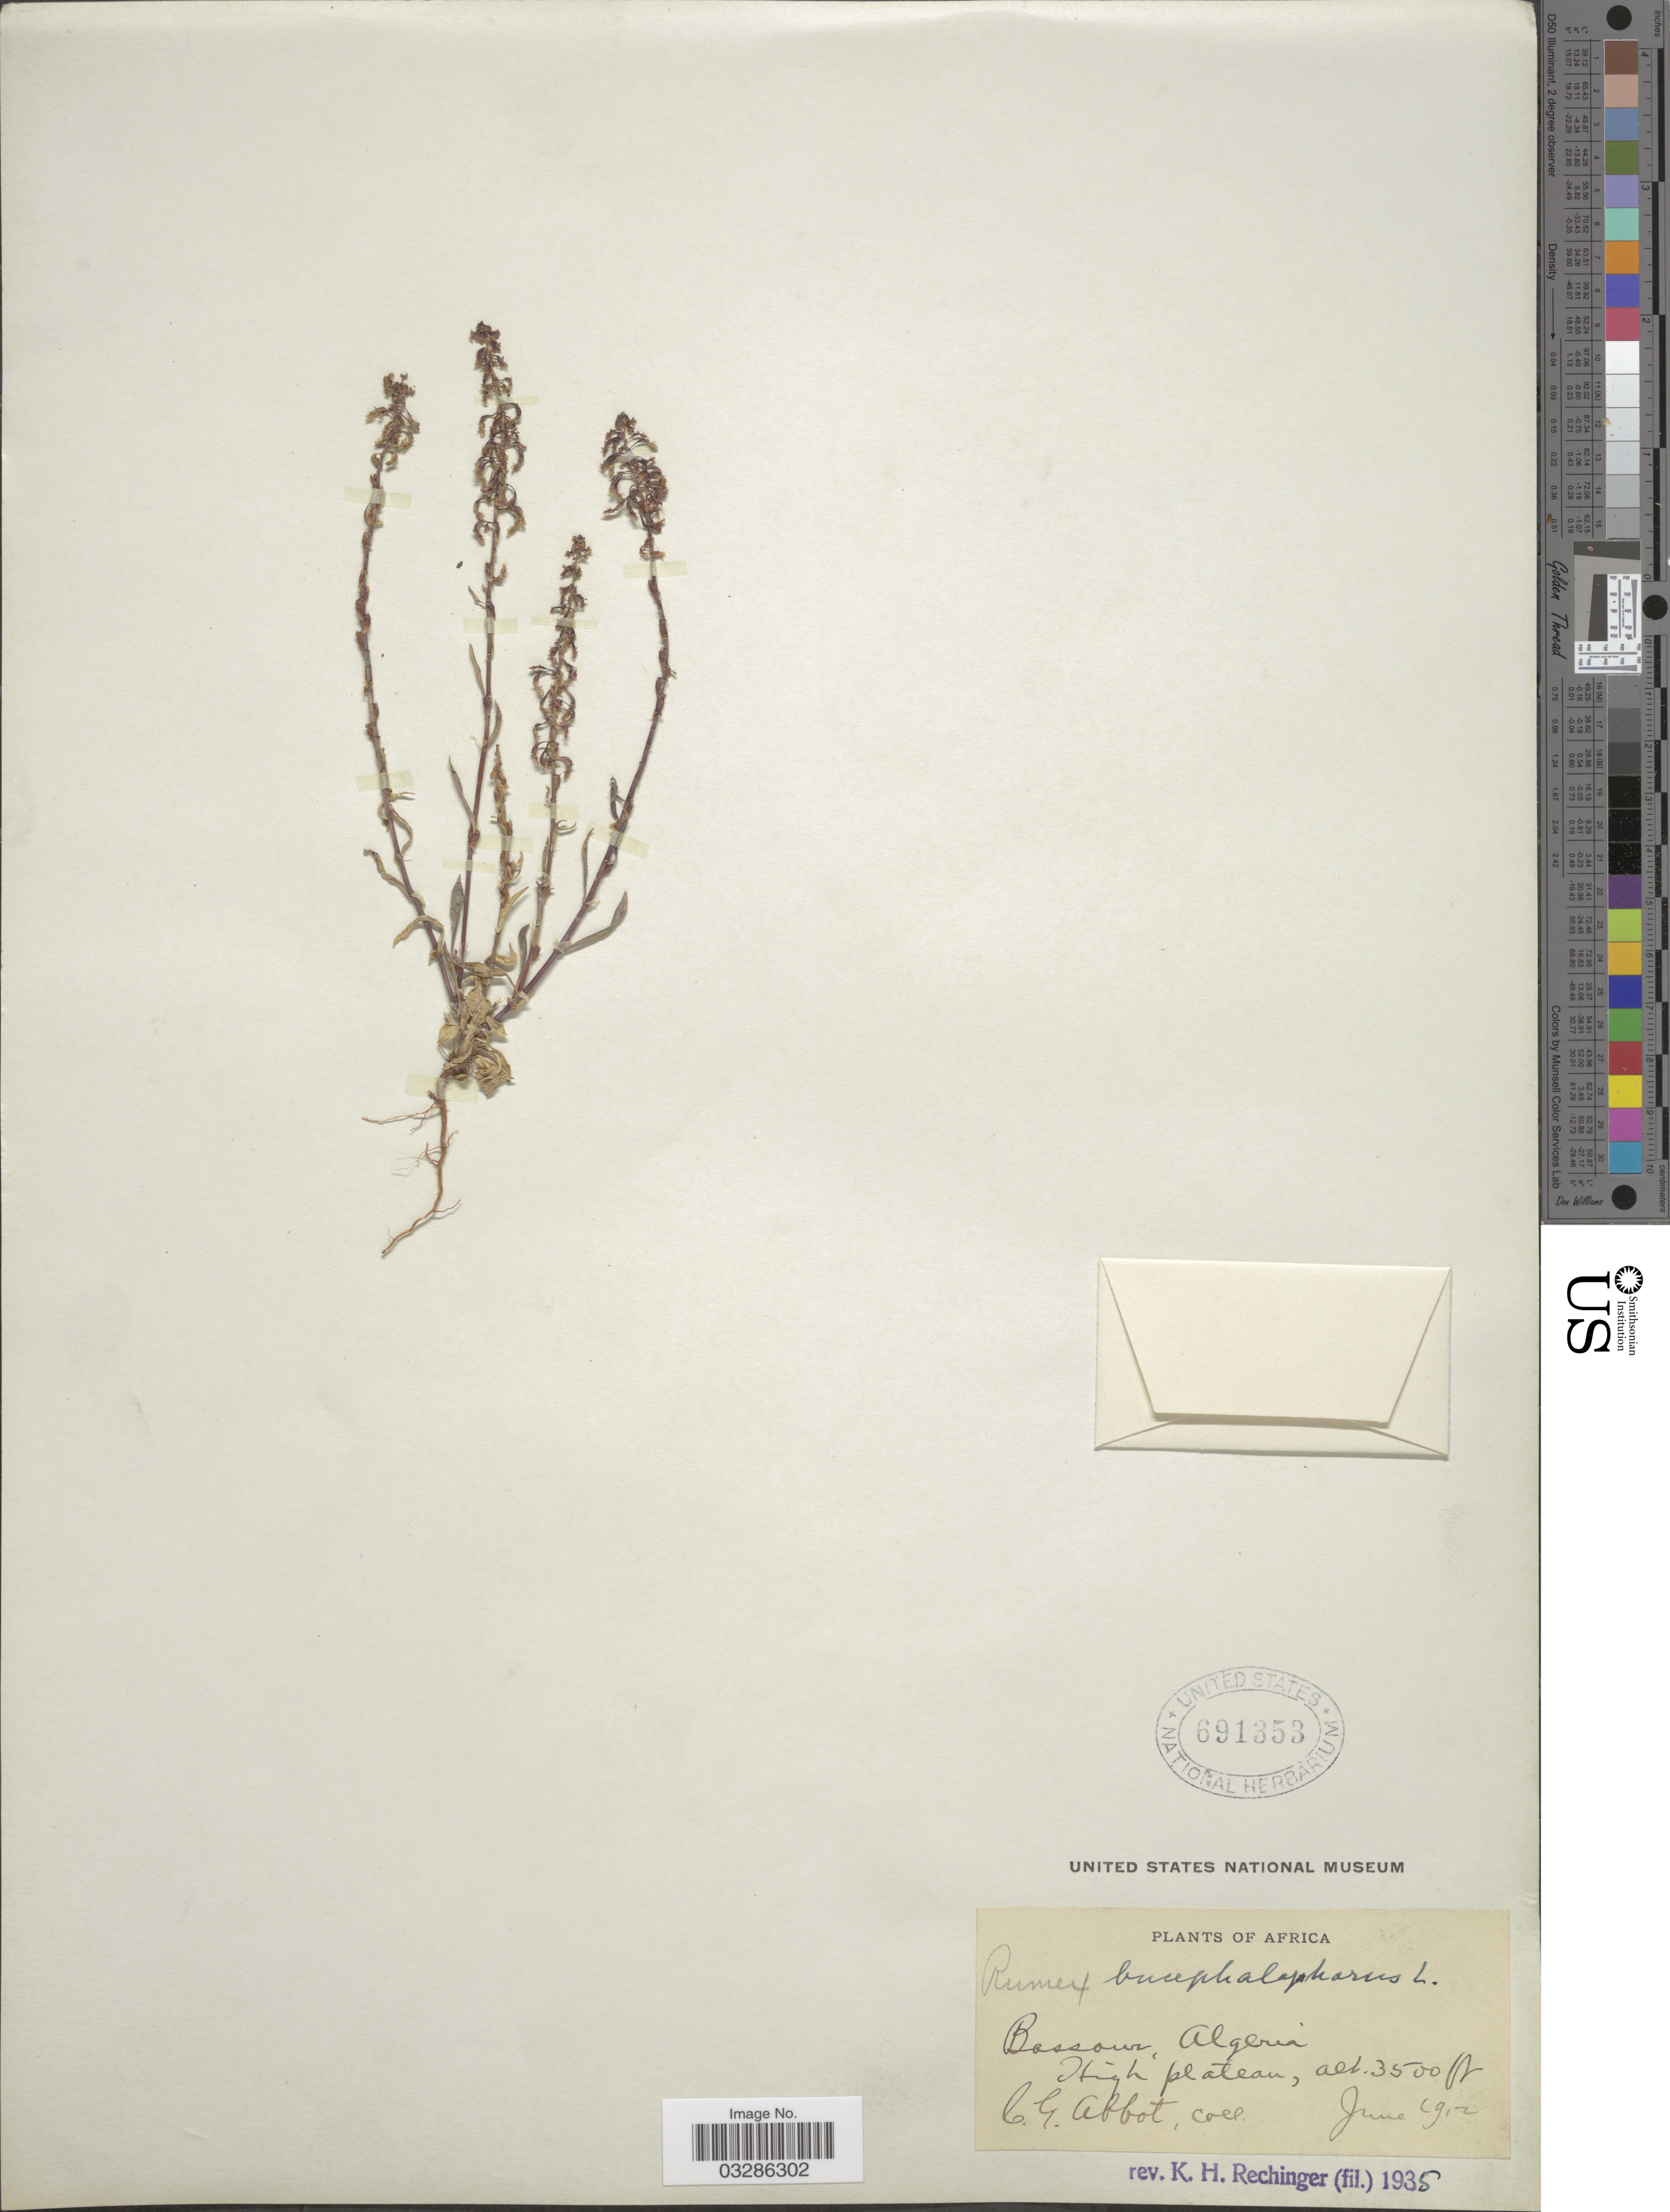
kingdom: Plantae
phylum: Tracheophyta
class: Magnoliopsida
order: Caryophyllales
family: Polygonaceae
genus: Rumex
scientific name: Rumex bucephalophorus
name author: L.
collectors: C. G. Abbot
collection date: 1912-06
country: Algeria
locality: Bassour. High plateau.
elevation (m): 1067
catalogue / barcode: US 691353